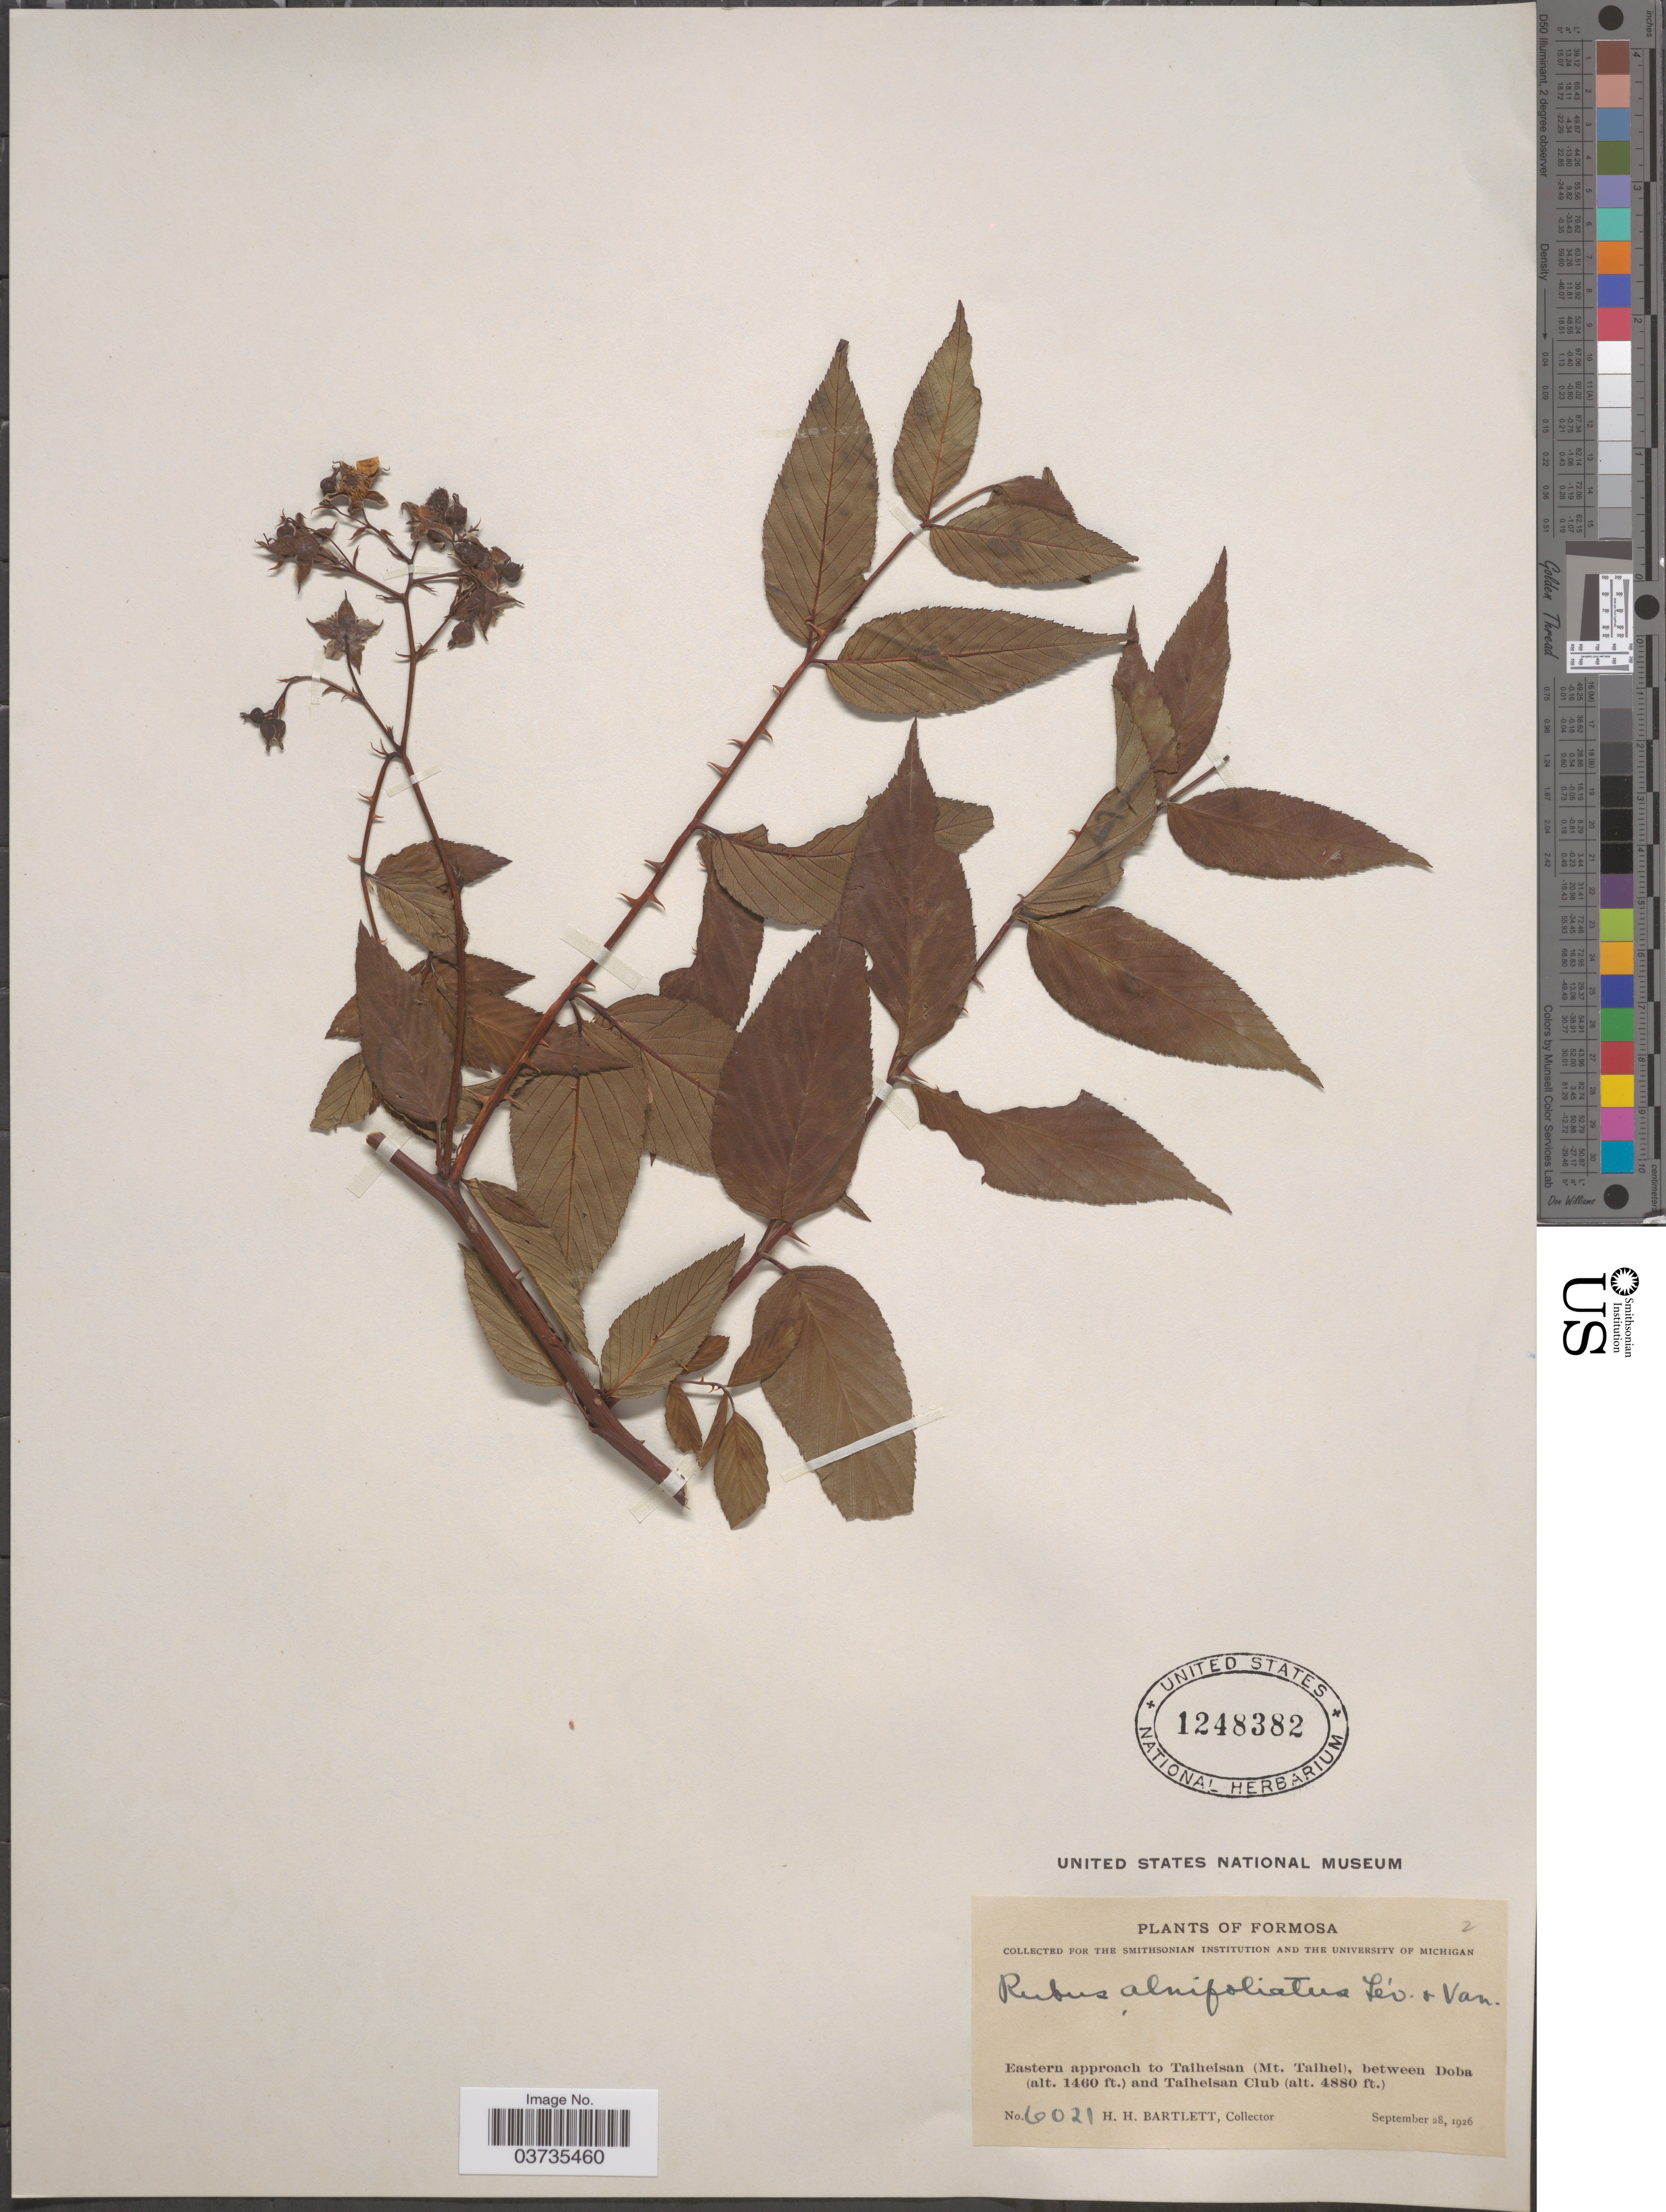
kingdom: Plantae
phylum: Tracheophyta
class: Magnoliopsida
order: Rosales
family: Rosaceae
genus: Rubus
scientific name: Rubus alnifoliolatus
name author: H. Lév. & Vaniot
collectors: H. H. Bartlett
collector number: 6021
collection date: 1926-09-28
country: Taiwan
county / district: Yilan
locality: Formosa. Eastern approach to Taiheisan (Mt. Taihei), between Doba and Taiheisan Club.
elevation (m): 445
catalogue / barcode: US 1248382